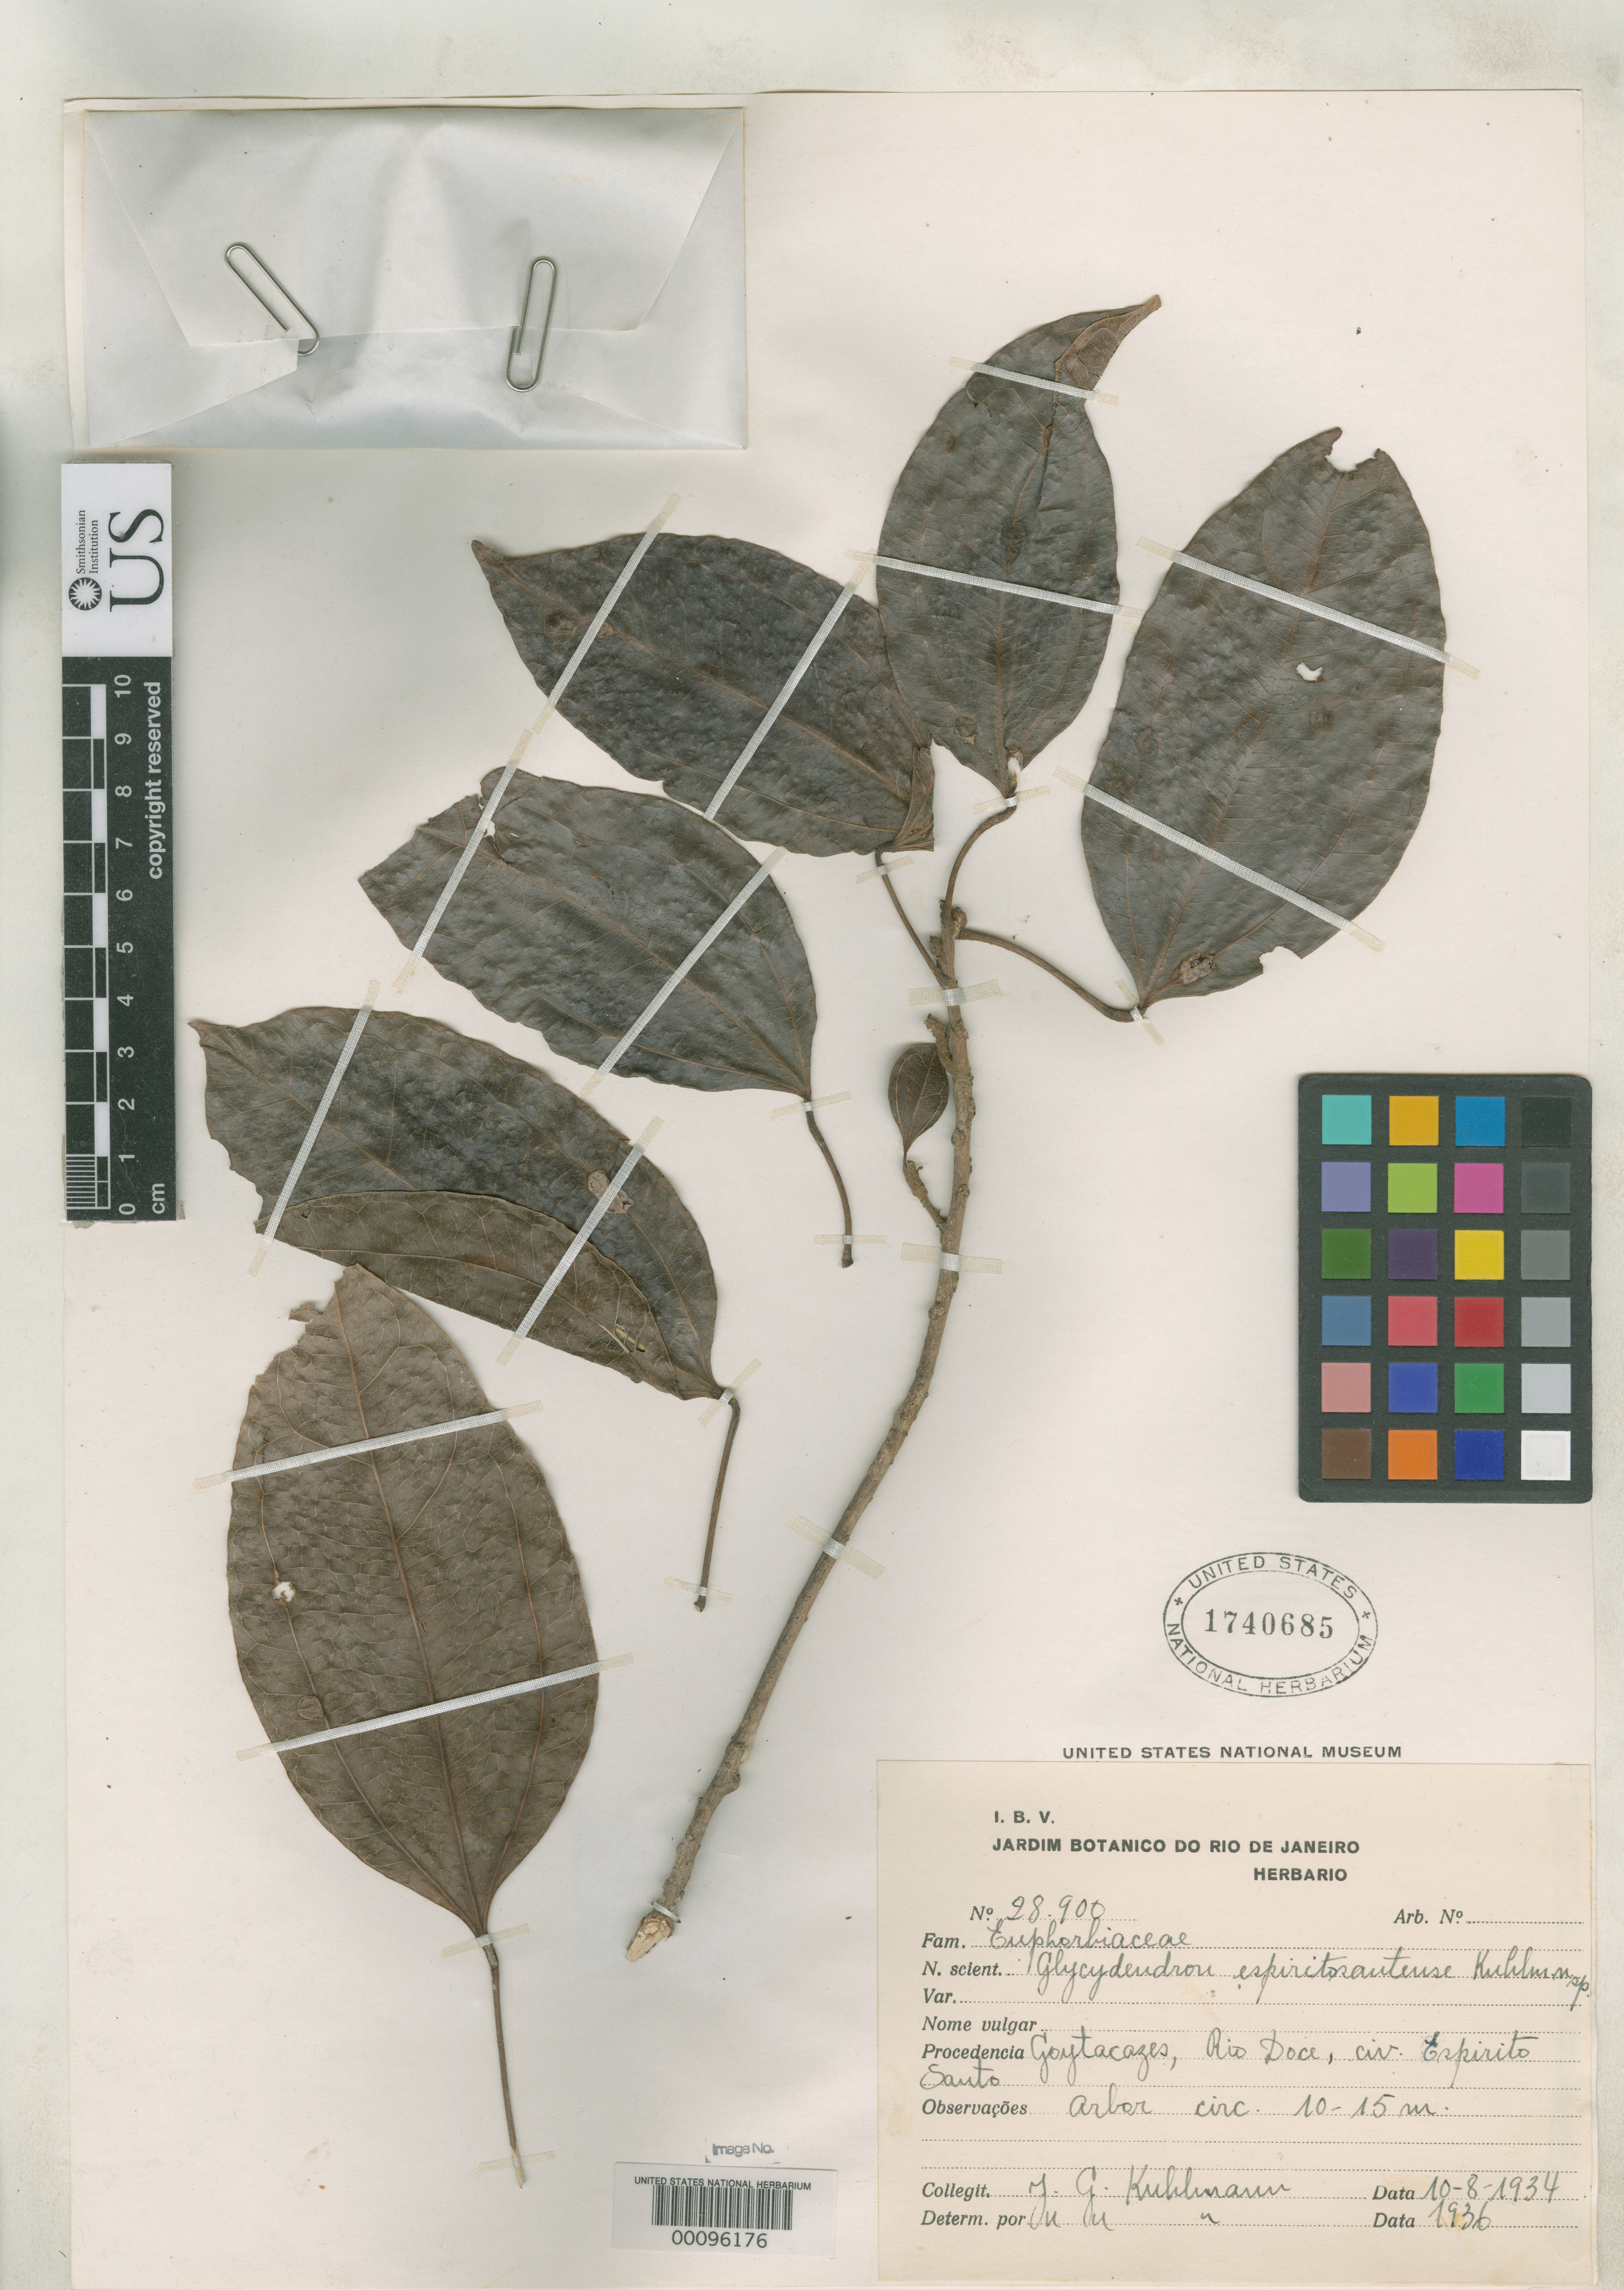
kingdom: Plantae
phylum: Tracheophyta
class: Magnoliopsida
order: Malpighiales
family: Euphorbiaceae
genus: Glycydendron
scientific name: Glycydendron espiritosantense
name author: Kuhlm.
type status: Isotype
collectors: J. G. Kuhlmann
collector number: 28900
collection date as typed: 1934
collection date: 1934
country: Brazil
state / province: Espírito Santo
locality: Goytacazes, Rio Doce.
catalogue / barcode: US 1740685